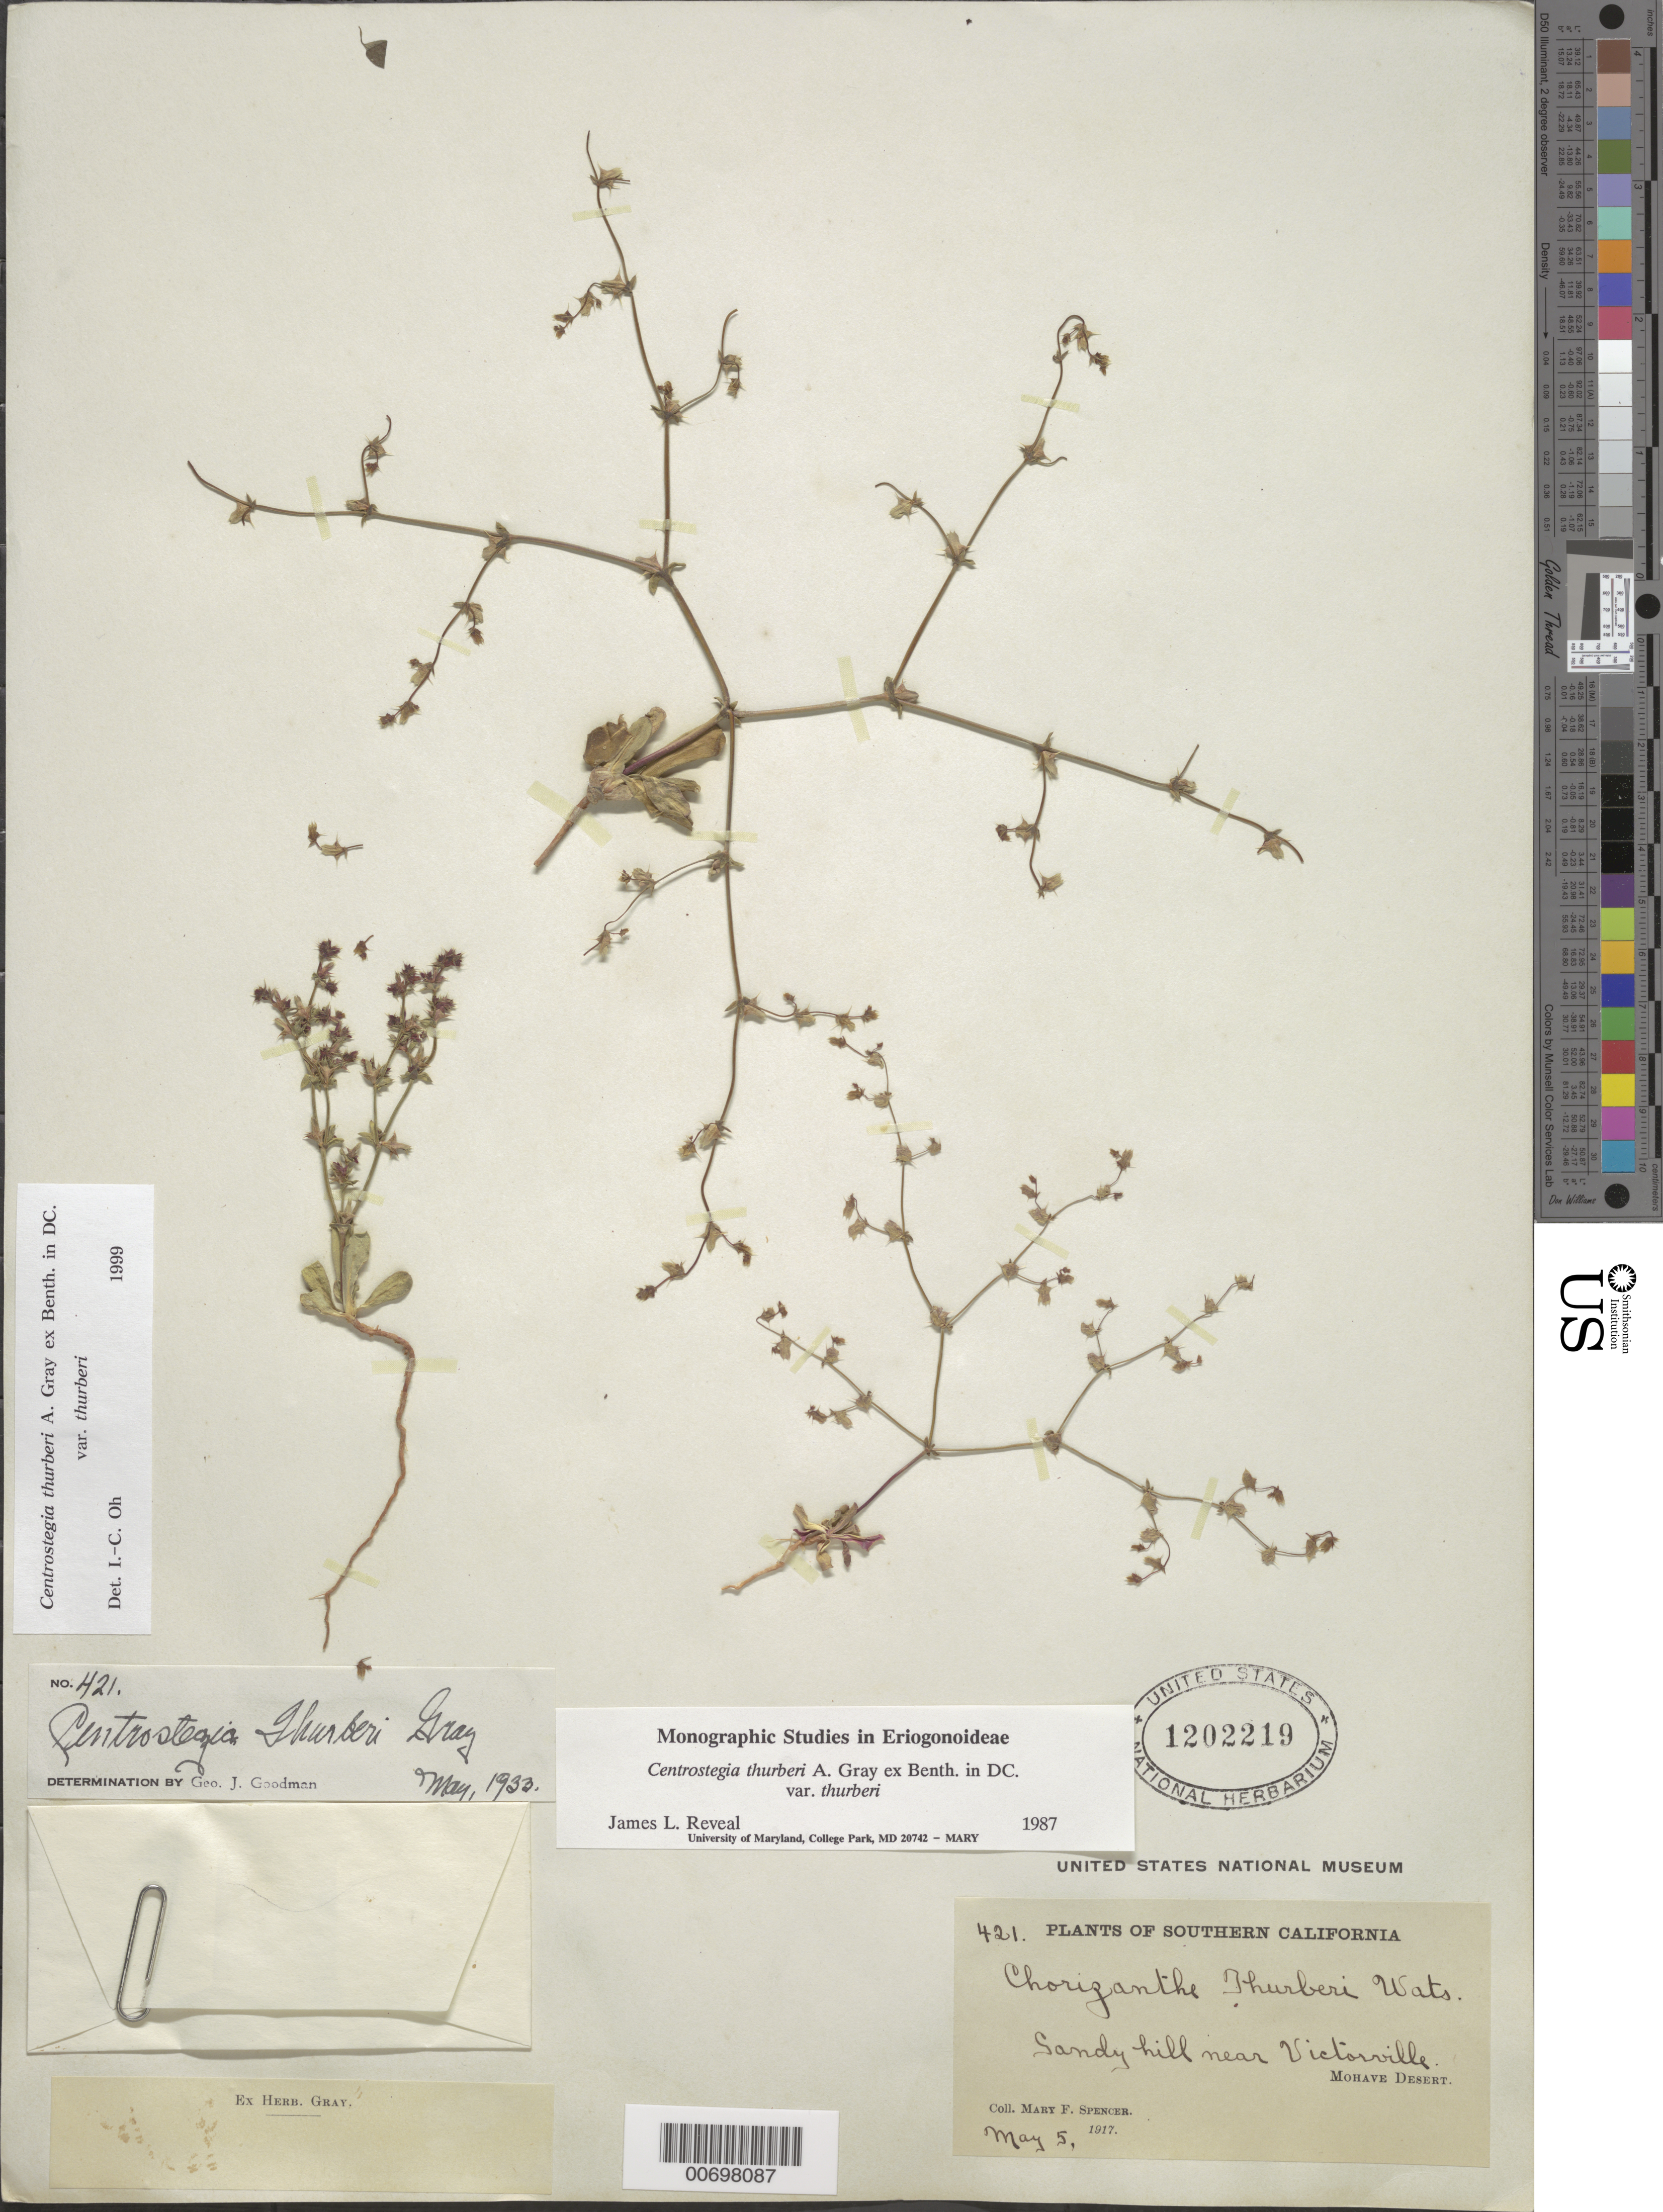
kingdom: Plantae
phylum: Tracheophyta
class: Magnoliopsida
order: Caryophyllales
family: Polygonaceae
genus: Centrostegia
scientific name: Centrostegia thurberi var. thurberi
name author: A. Gray ex Benth. in DC.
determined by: Oh, I. -C.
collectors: M. Spencer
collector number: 421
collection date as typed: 05 May 1917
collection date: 1917-05-05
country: United States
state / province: California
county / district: Kern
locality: Sandy hill near Victorville, Mohave Desert.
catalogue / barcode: US 1202219